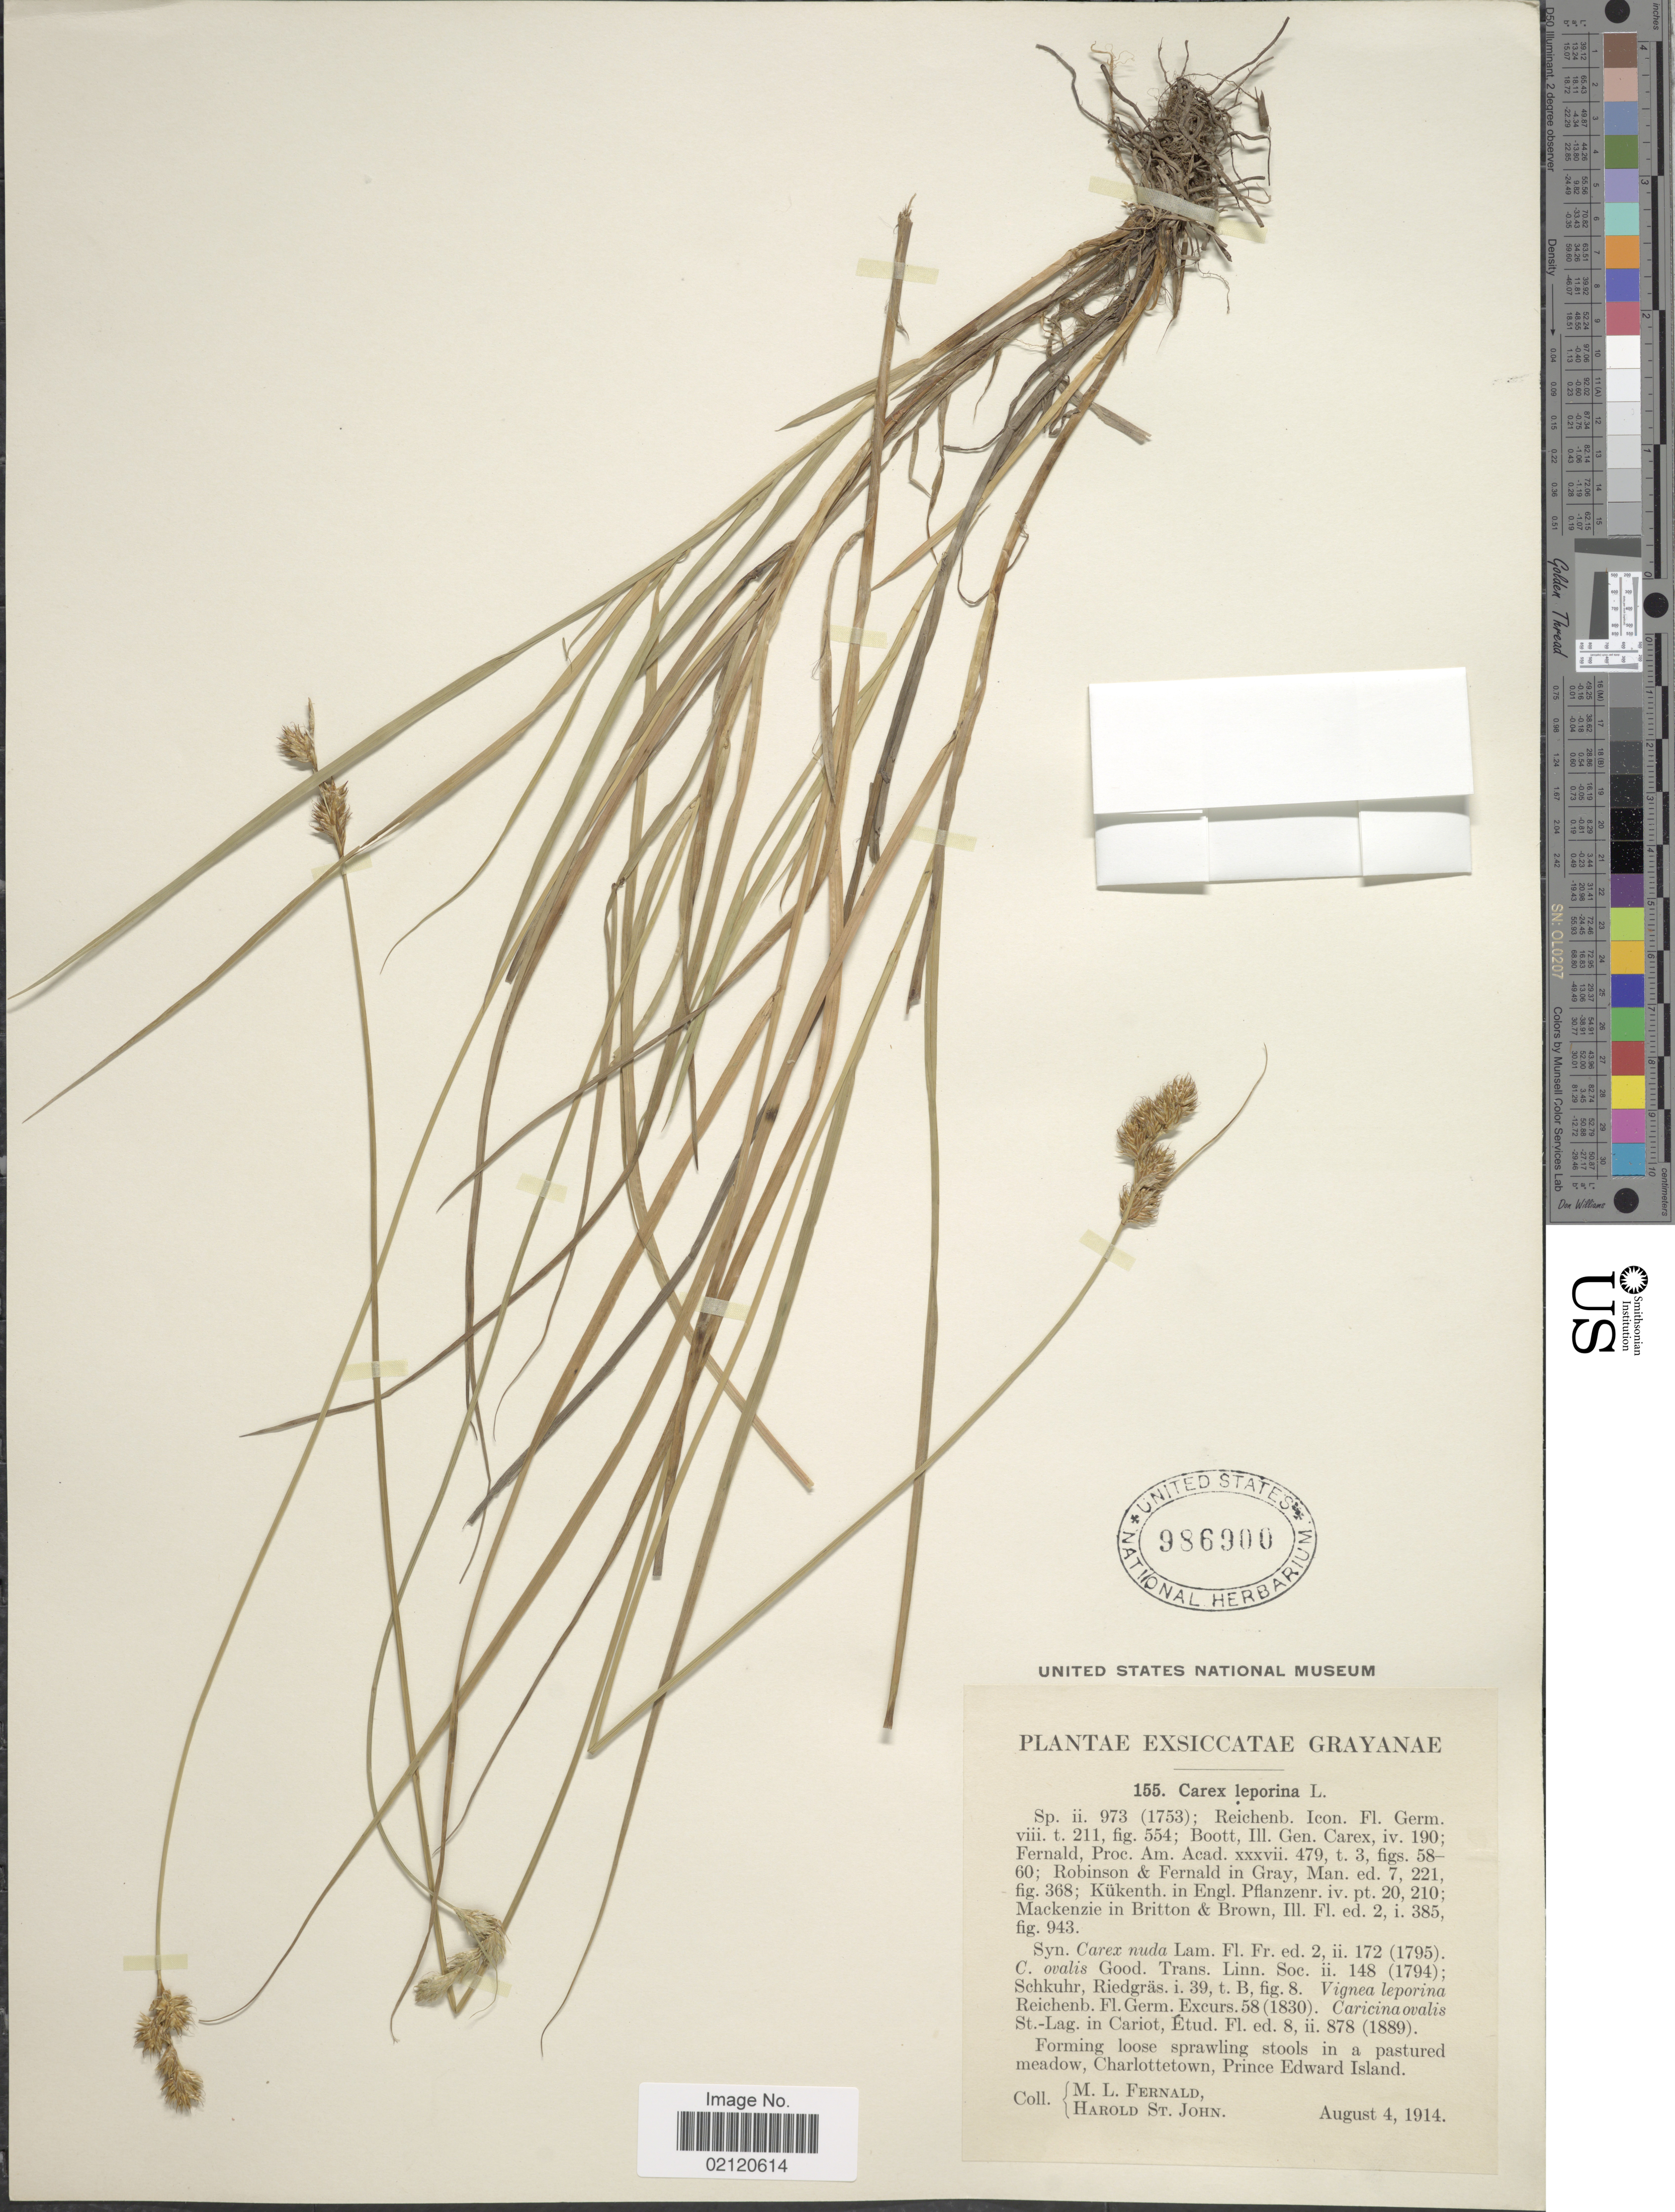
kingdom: Plantae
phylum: Tracheophyta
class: Liliopsida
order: Poales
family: Cyperaceae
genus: Carex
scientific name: Carex leporina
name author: L.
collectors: M. L. Fernald & H. St. John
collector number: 155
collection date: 1914-08-04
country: Canada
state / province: Prince Edward Island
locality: Grayanae, Forming loose sprawling stools in a pastured meadow, Charlottetown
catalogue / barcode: US 986900